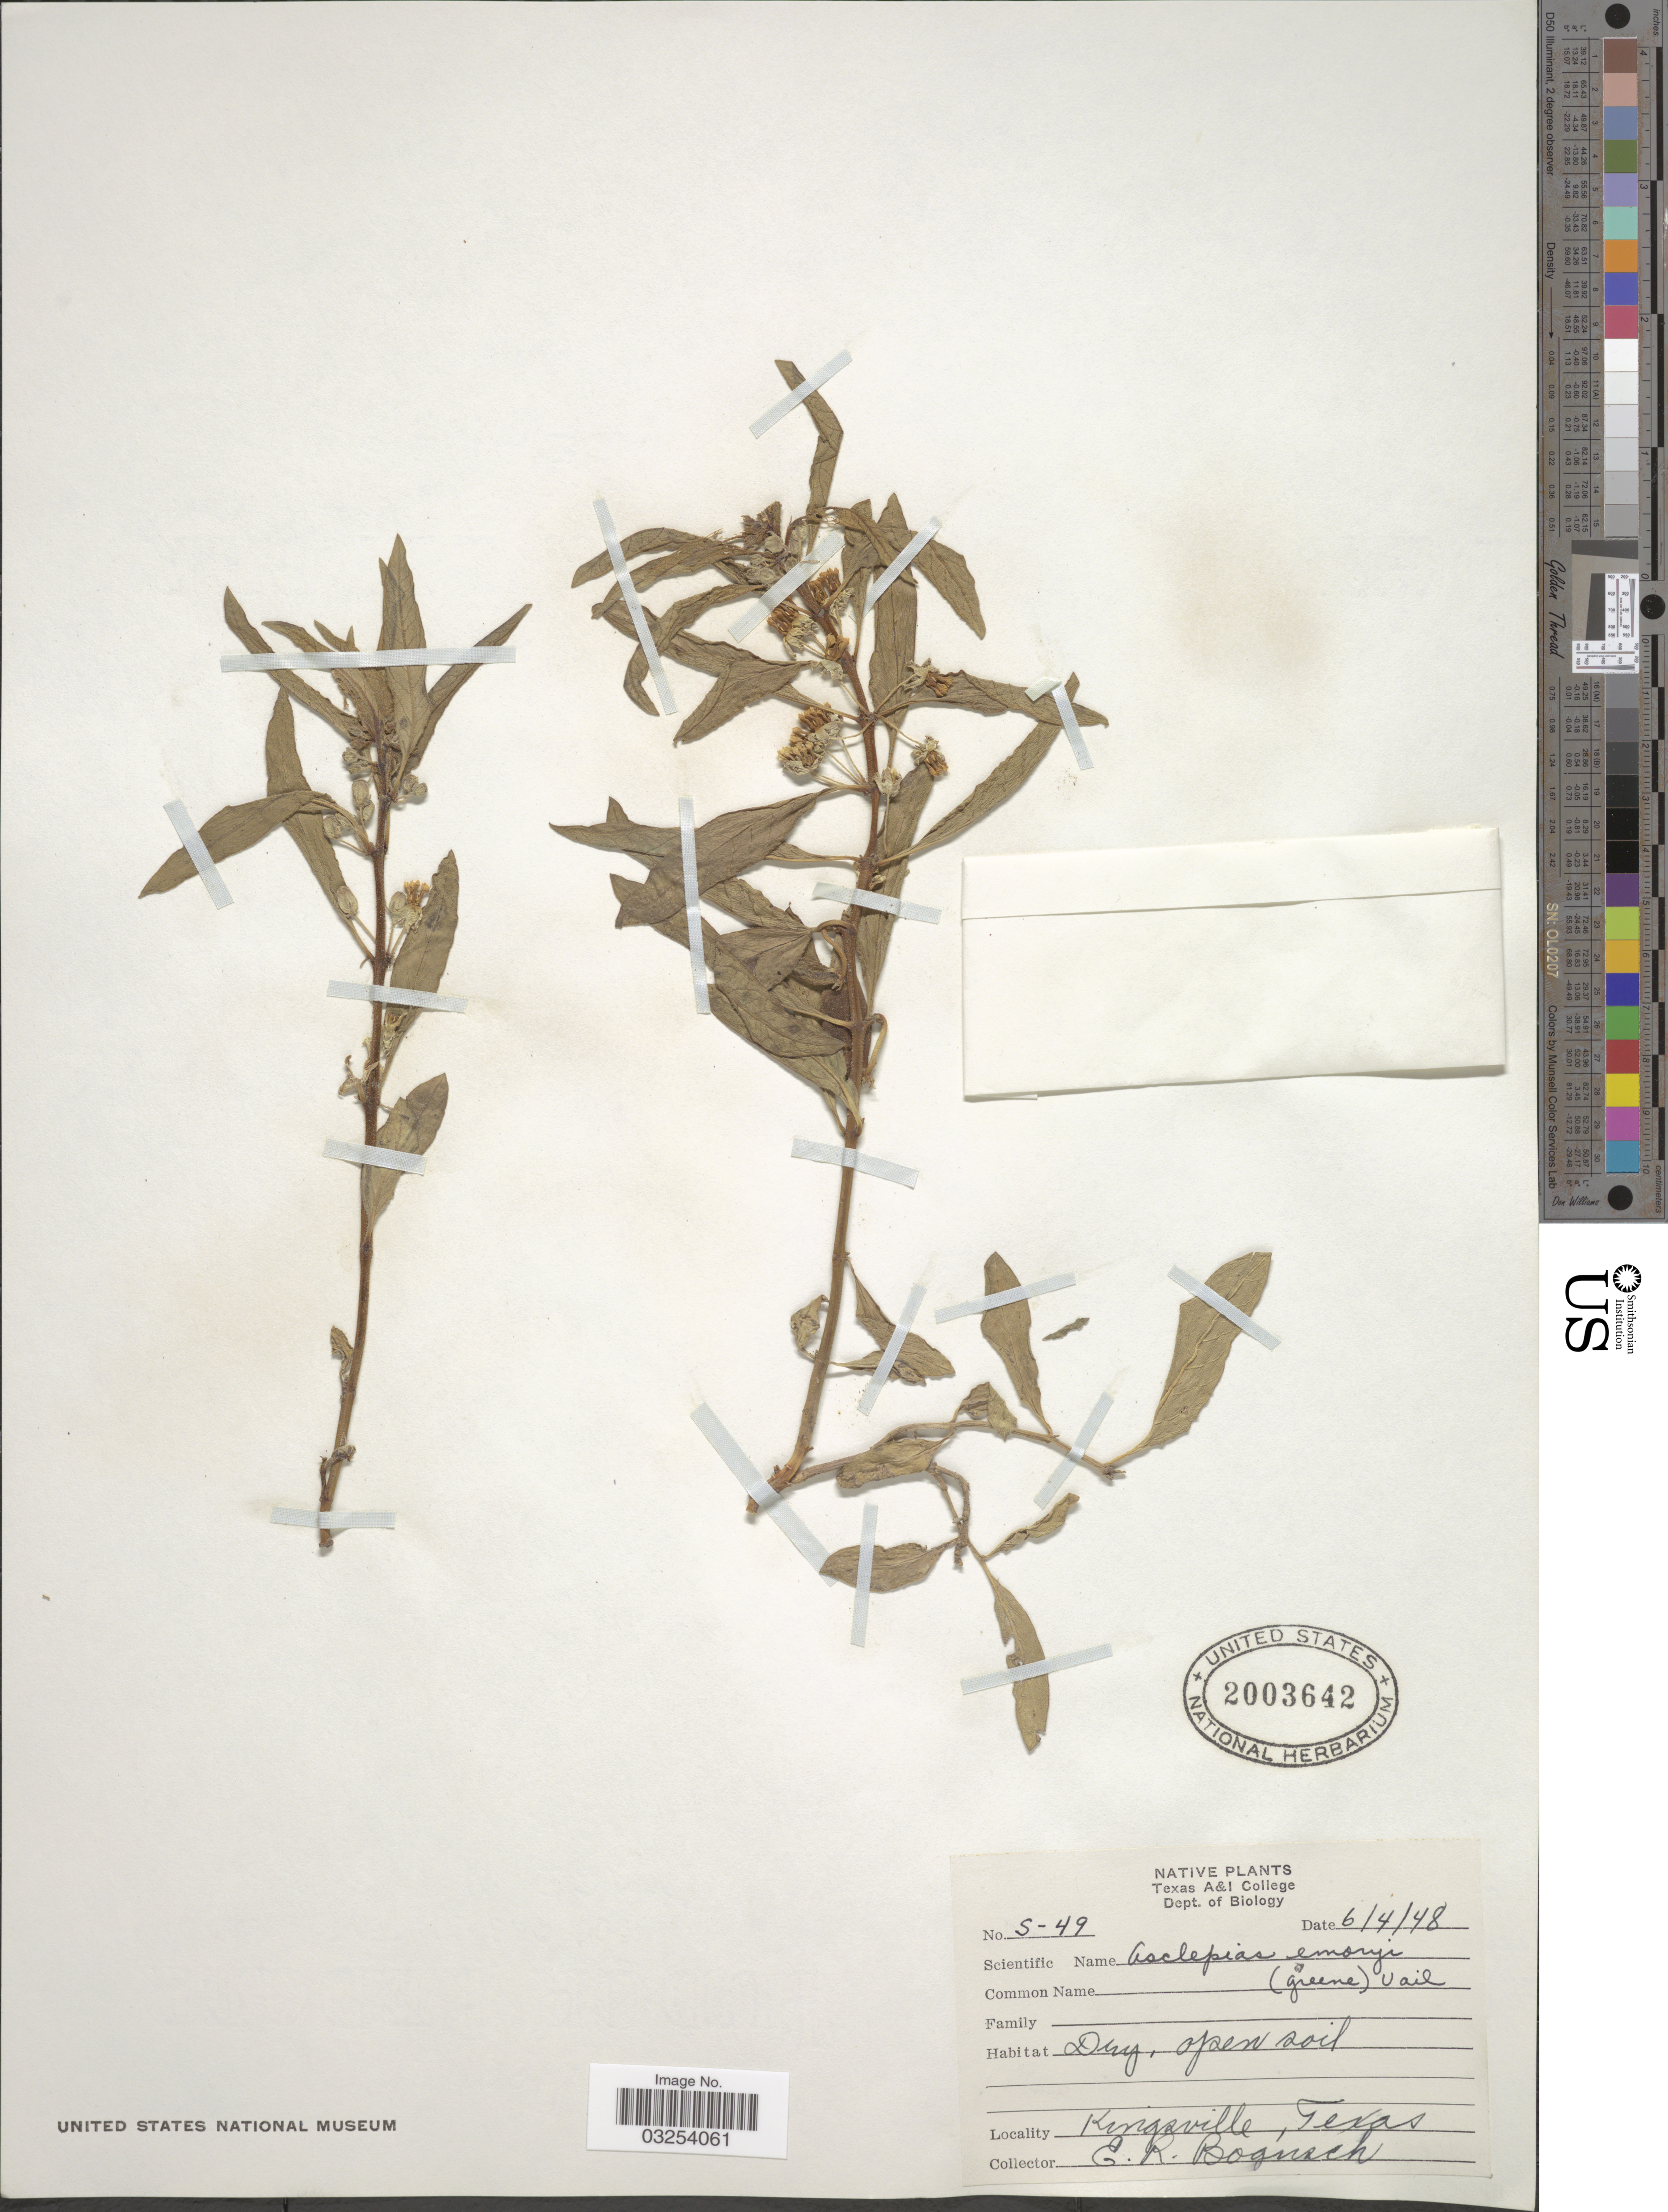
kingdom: Plantae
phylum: Tracheophyta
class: Magnoliopsida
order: Gentianales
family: Apocynaceae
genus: Asclepias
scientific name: Asclepias emoryi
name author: (Greene) Vail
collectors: E. Bogusch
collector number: S-49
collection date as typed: Transcribed d/m/y: 4/6/48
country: United States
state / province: Texas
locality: Kingsville.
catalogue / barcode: US 2003642